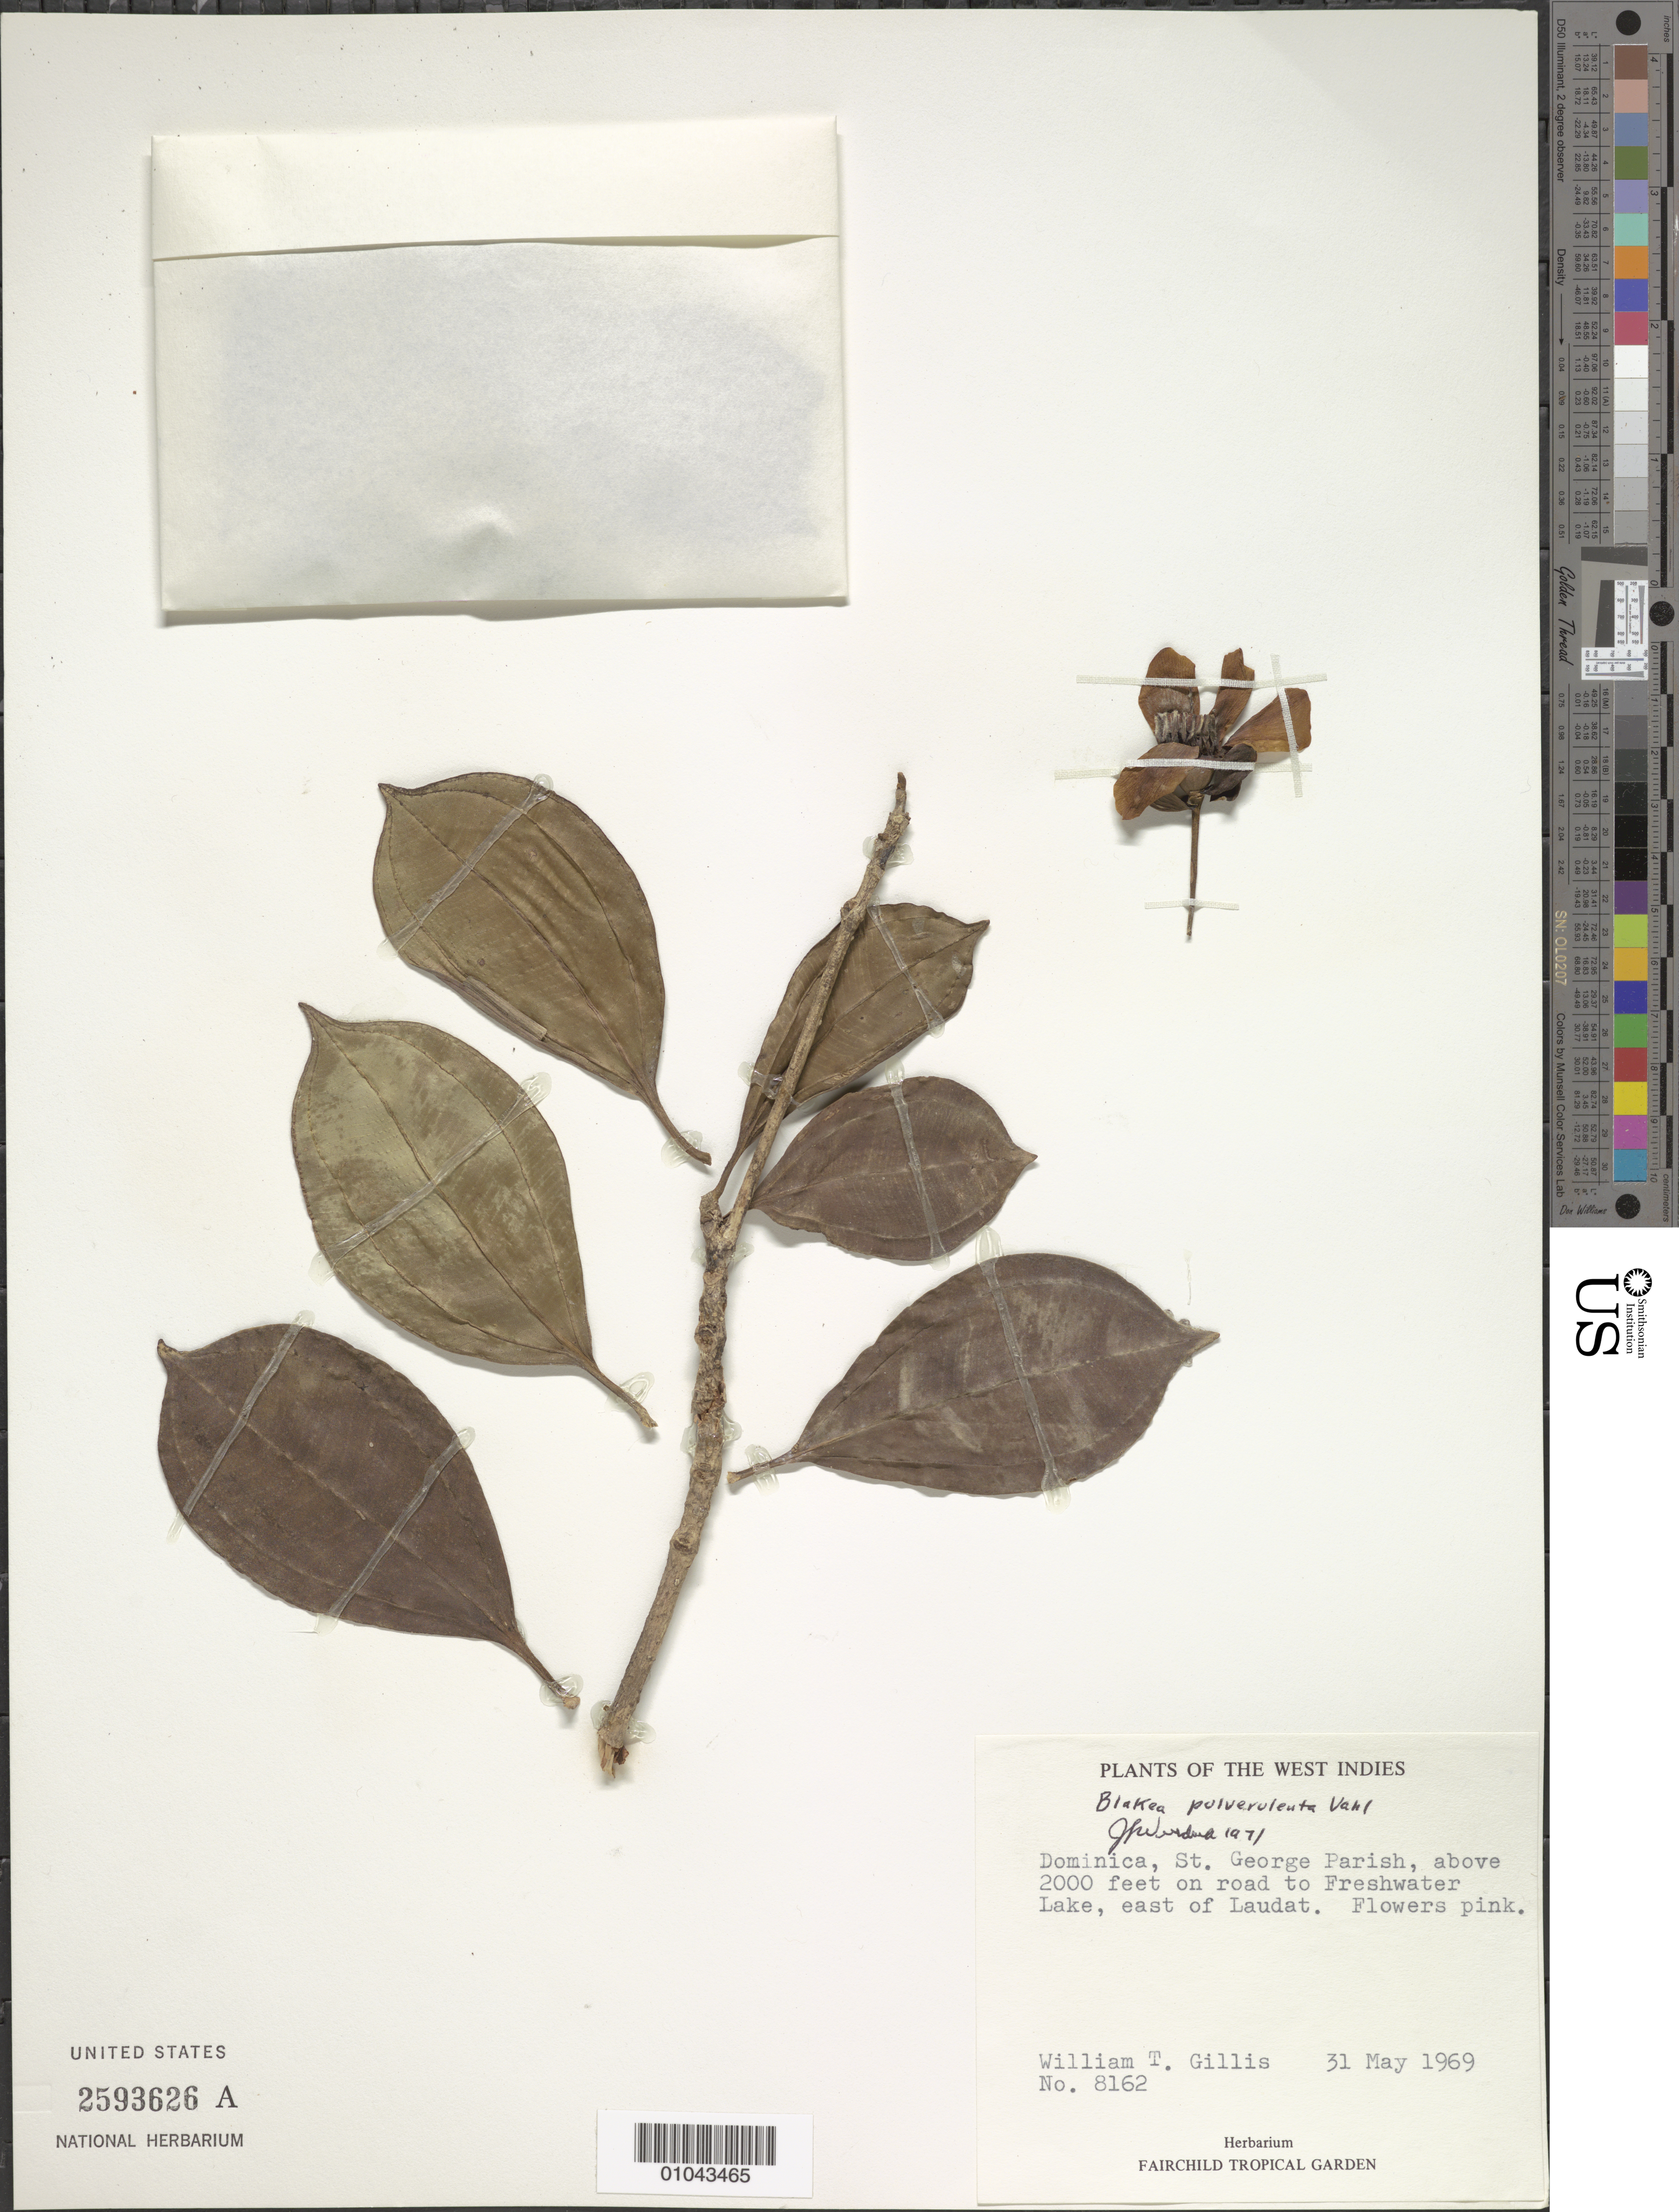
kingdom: Plantae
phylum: Tracheophyta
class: Magnoliopsida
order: Myrtales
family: Melastomataceae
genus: Blakea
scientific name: Blakea pulverulenta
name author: Vahl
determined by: Wurdack, John J., (US), US (UNITED STATES)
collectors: W. T. Gillis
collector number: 8162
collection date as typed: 31 May 1969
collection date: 1969-05-31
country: Dominica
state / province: St. George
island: Dominica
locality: Road to Freshwater Lake, east of Laudat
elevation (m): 610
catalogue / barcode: US 2593626A